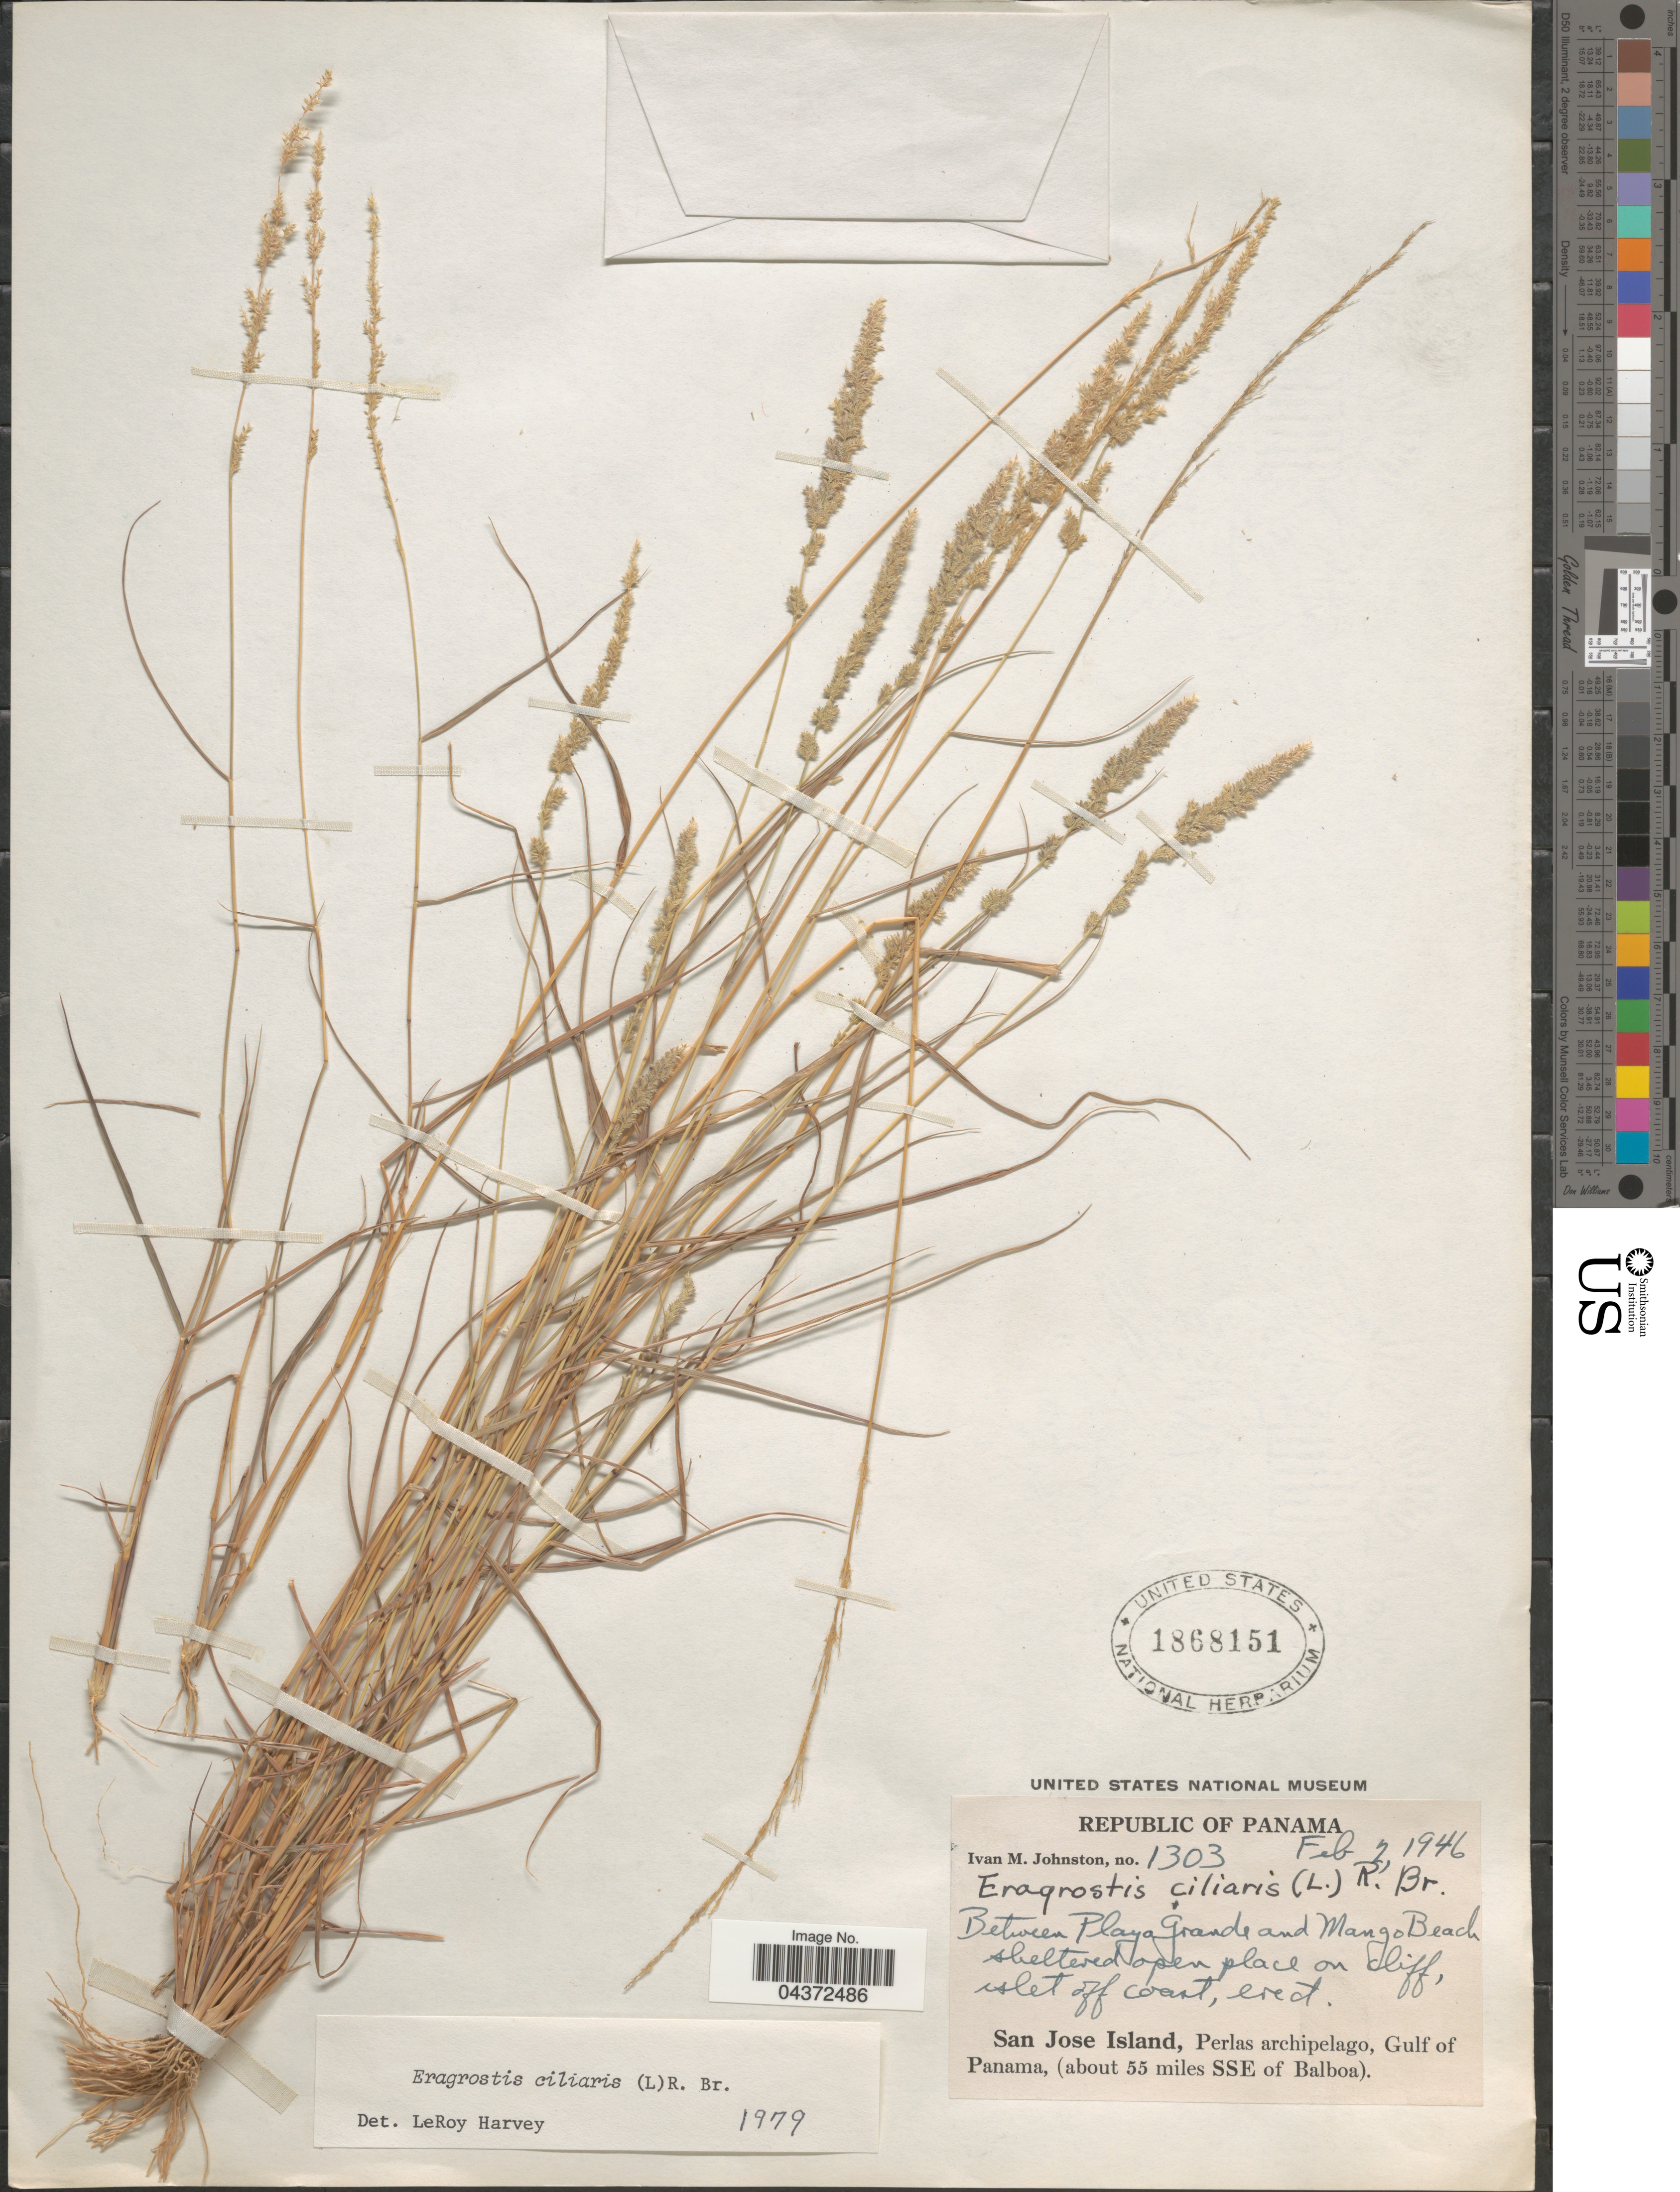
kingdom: Plantae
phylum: Tracheophyta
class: Liliopsida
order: Poales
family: Poaceae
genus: Eragrostis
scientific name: Eragrostis ciliaris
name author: (L.) R. Br.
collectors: I.M. Johnston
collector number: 1303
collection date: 1946-02-02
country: Panama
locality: Republic of Panama. Between Playa Grande and Mango Beach sheltered open place on cliff, islet off coast. San Jose Island, Perlas archipelago, Gulf of Panama, (about 55 miles SSE of Balboa).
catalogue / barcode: US 1868151